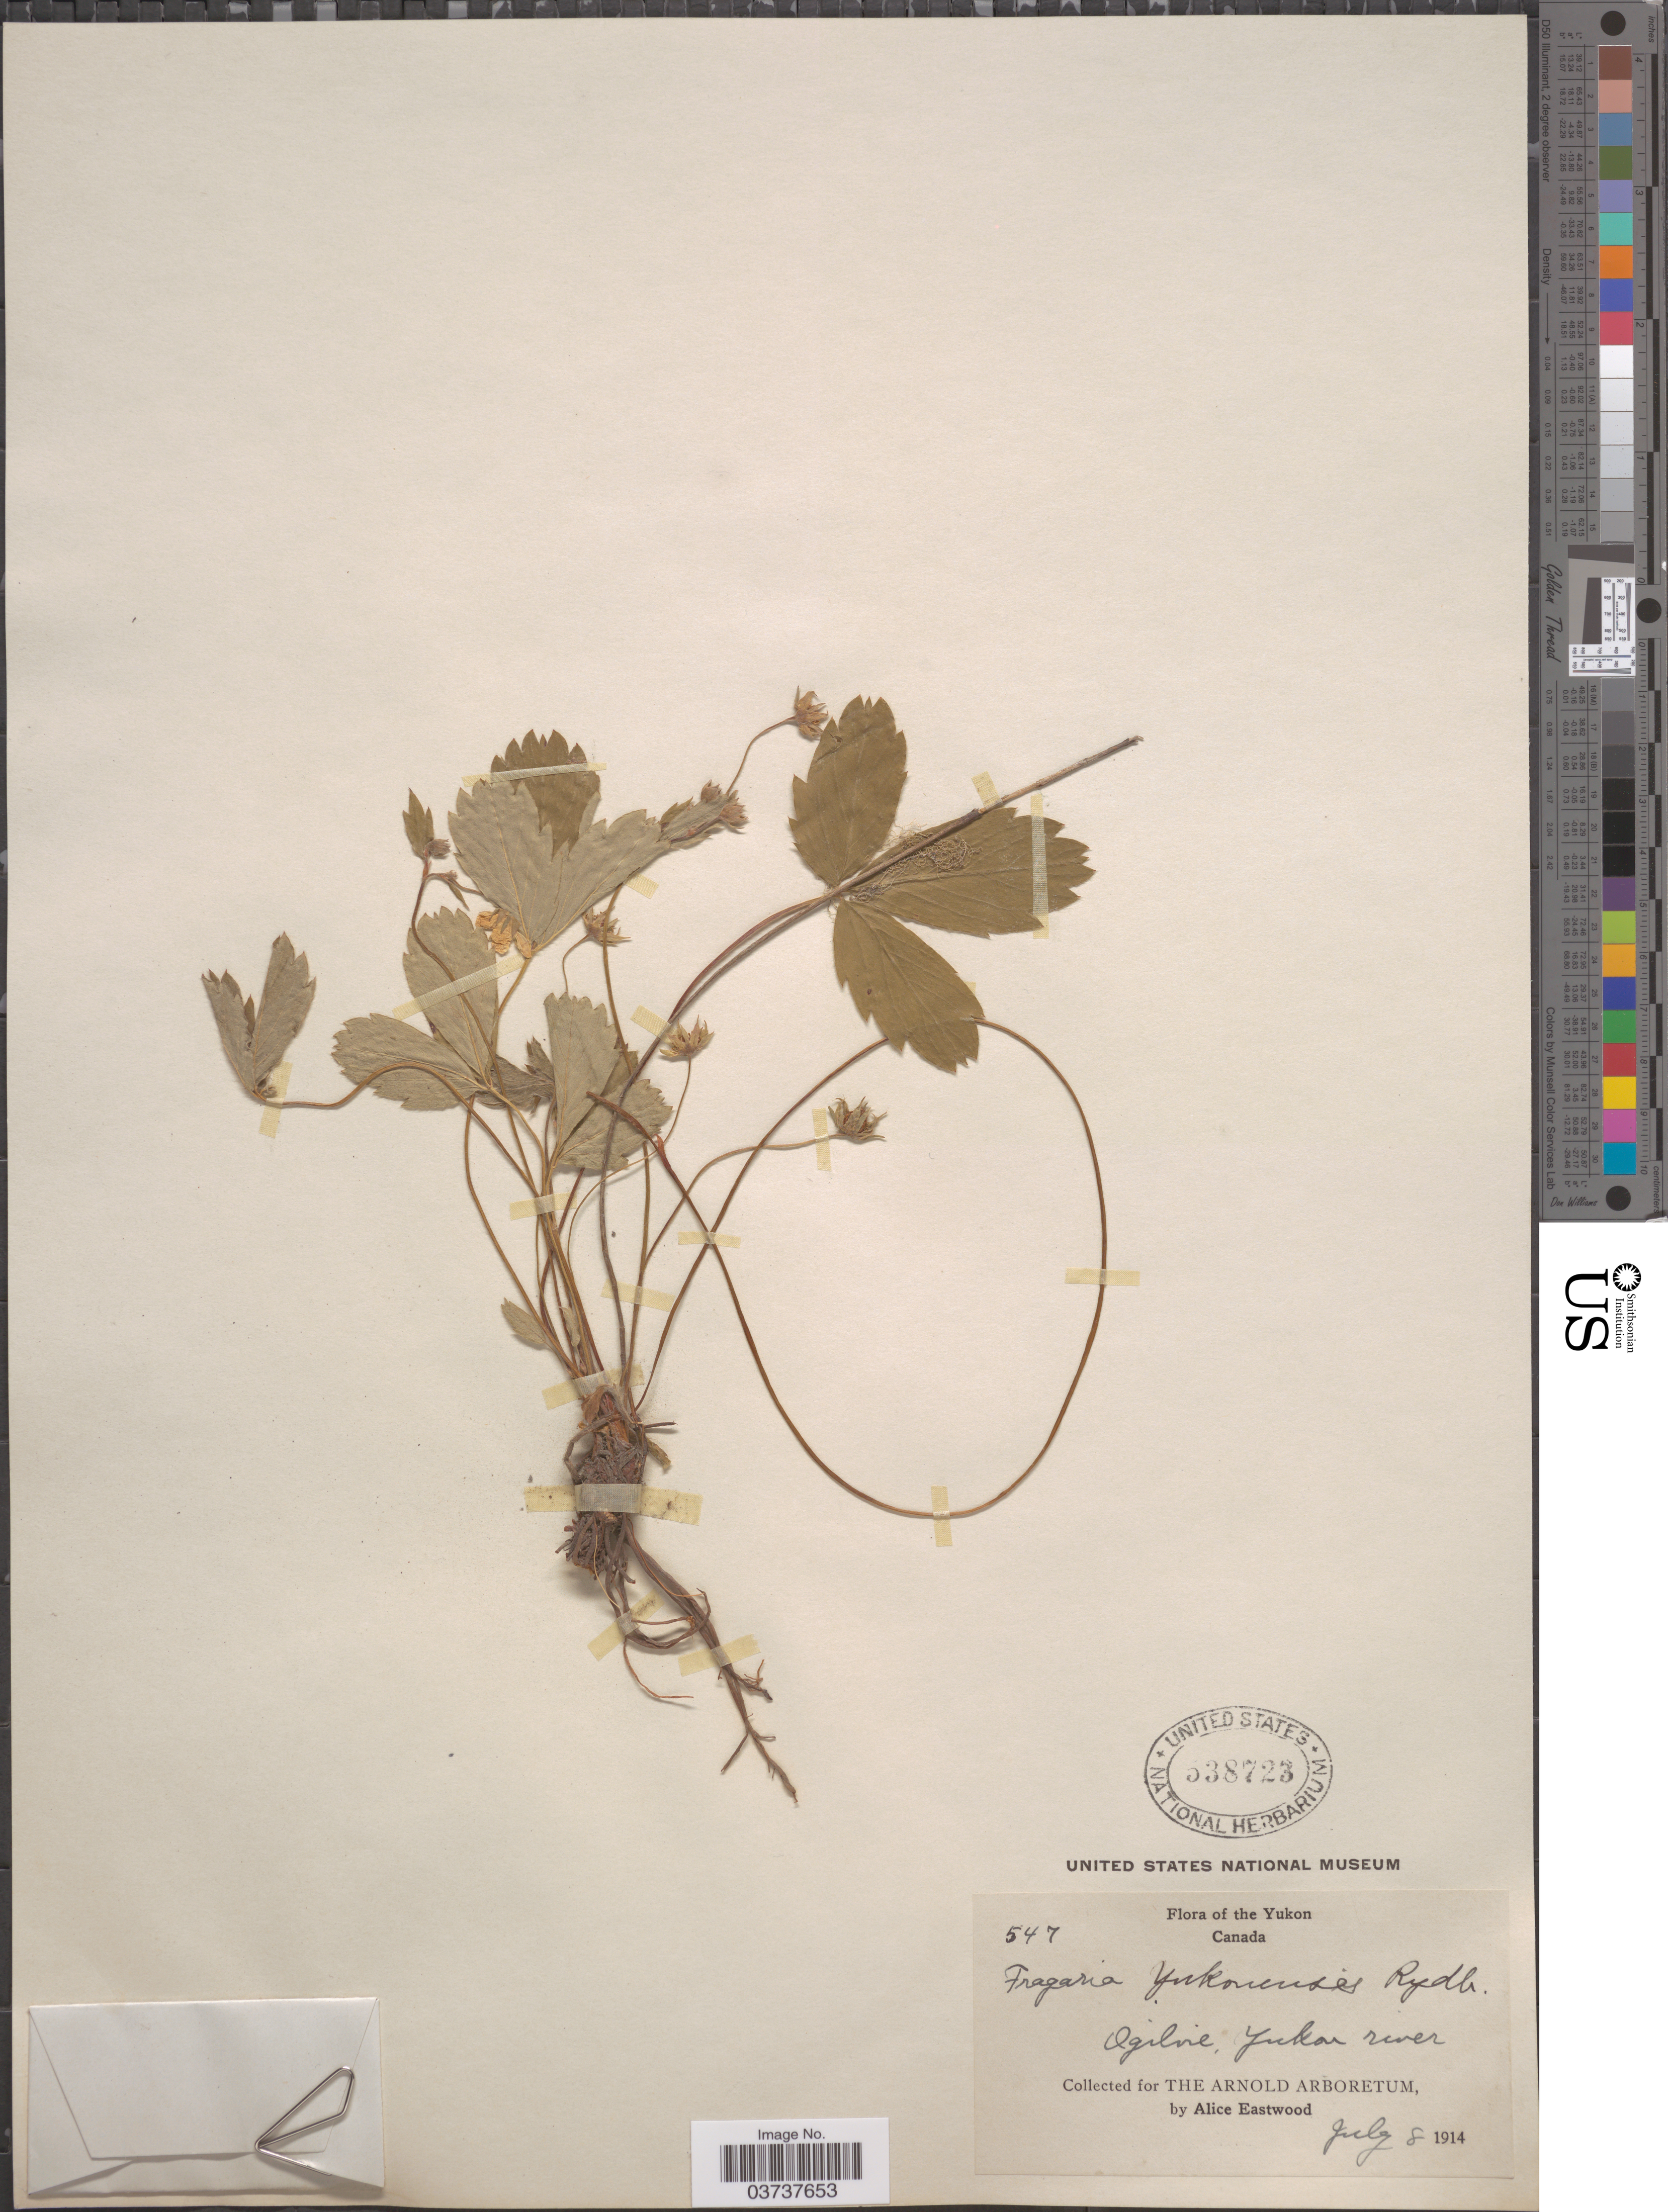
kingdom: Plantae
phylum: Tracheophyta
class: Magnoliopsida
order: Rosales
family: Rosaceae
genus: Fragaria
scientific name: Fragaria virginiana subsp. glauca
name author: (S. Watson) Staudt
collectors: A. Eastwood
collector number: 547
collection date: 1914-07-08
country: Canada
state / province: Yukon Territory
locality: The Yukon. Ogilvie, Yukon river.